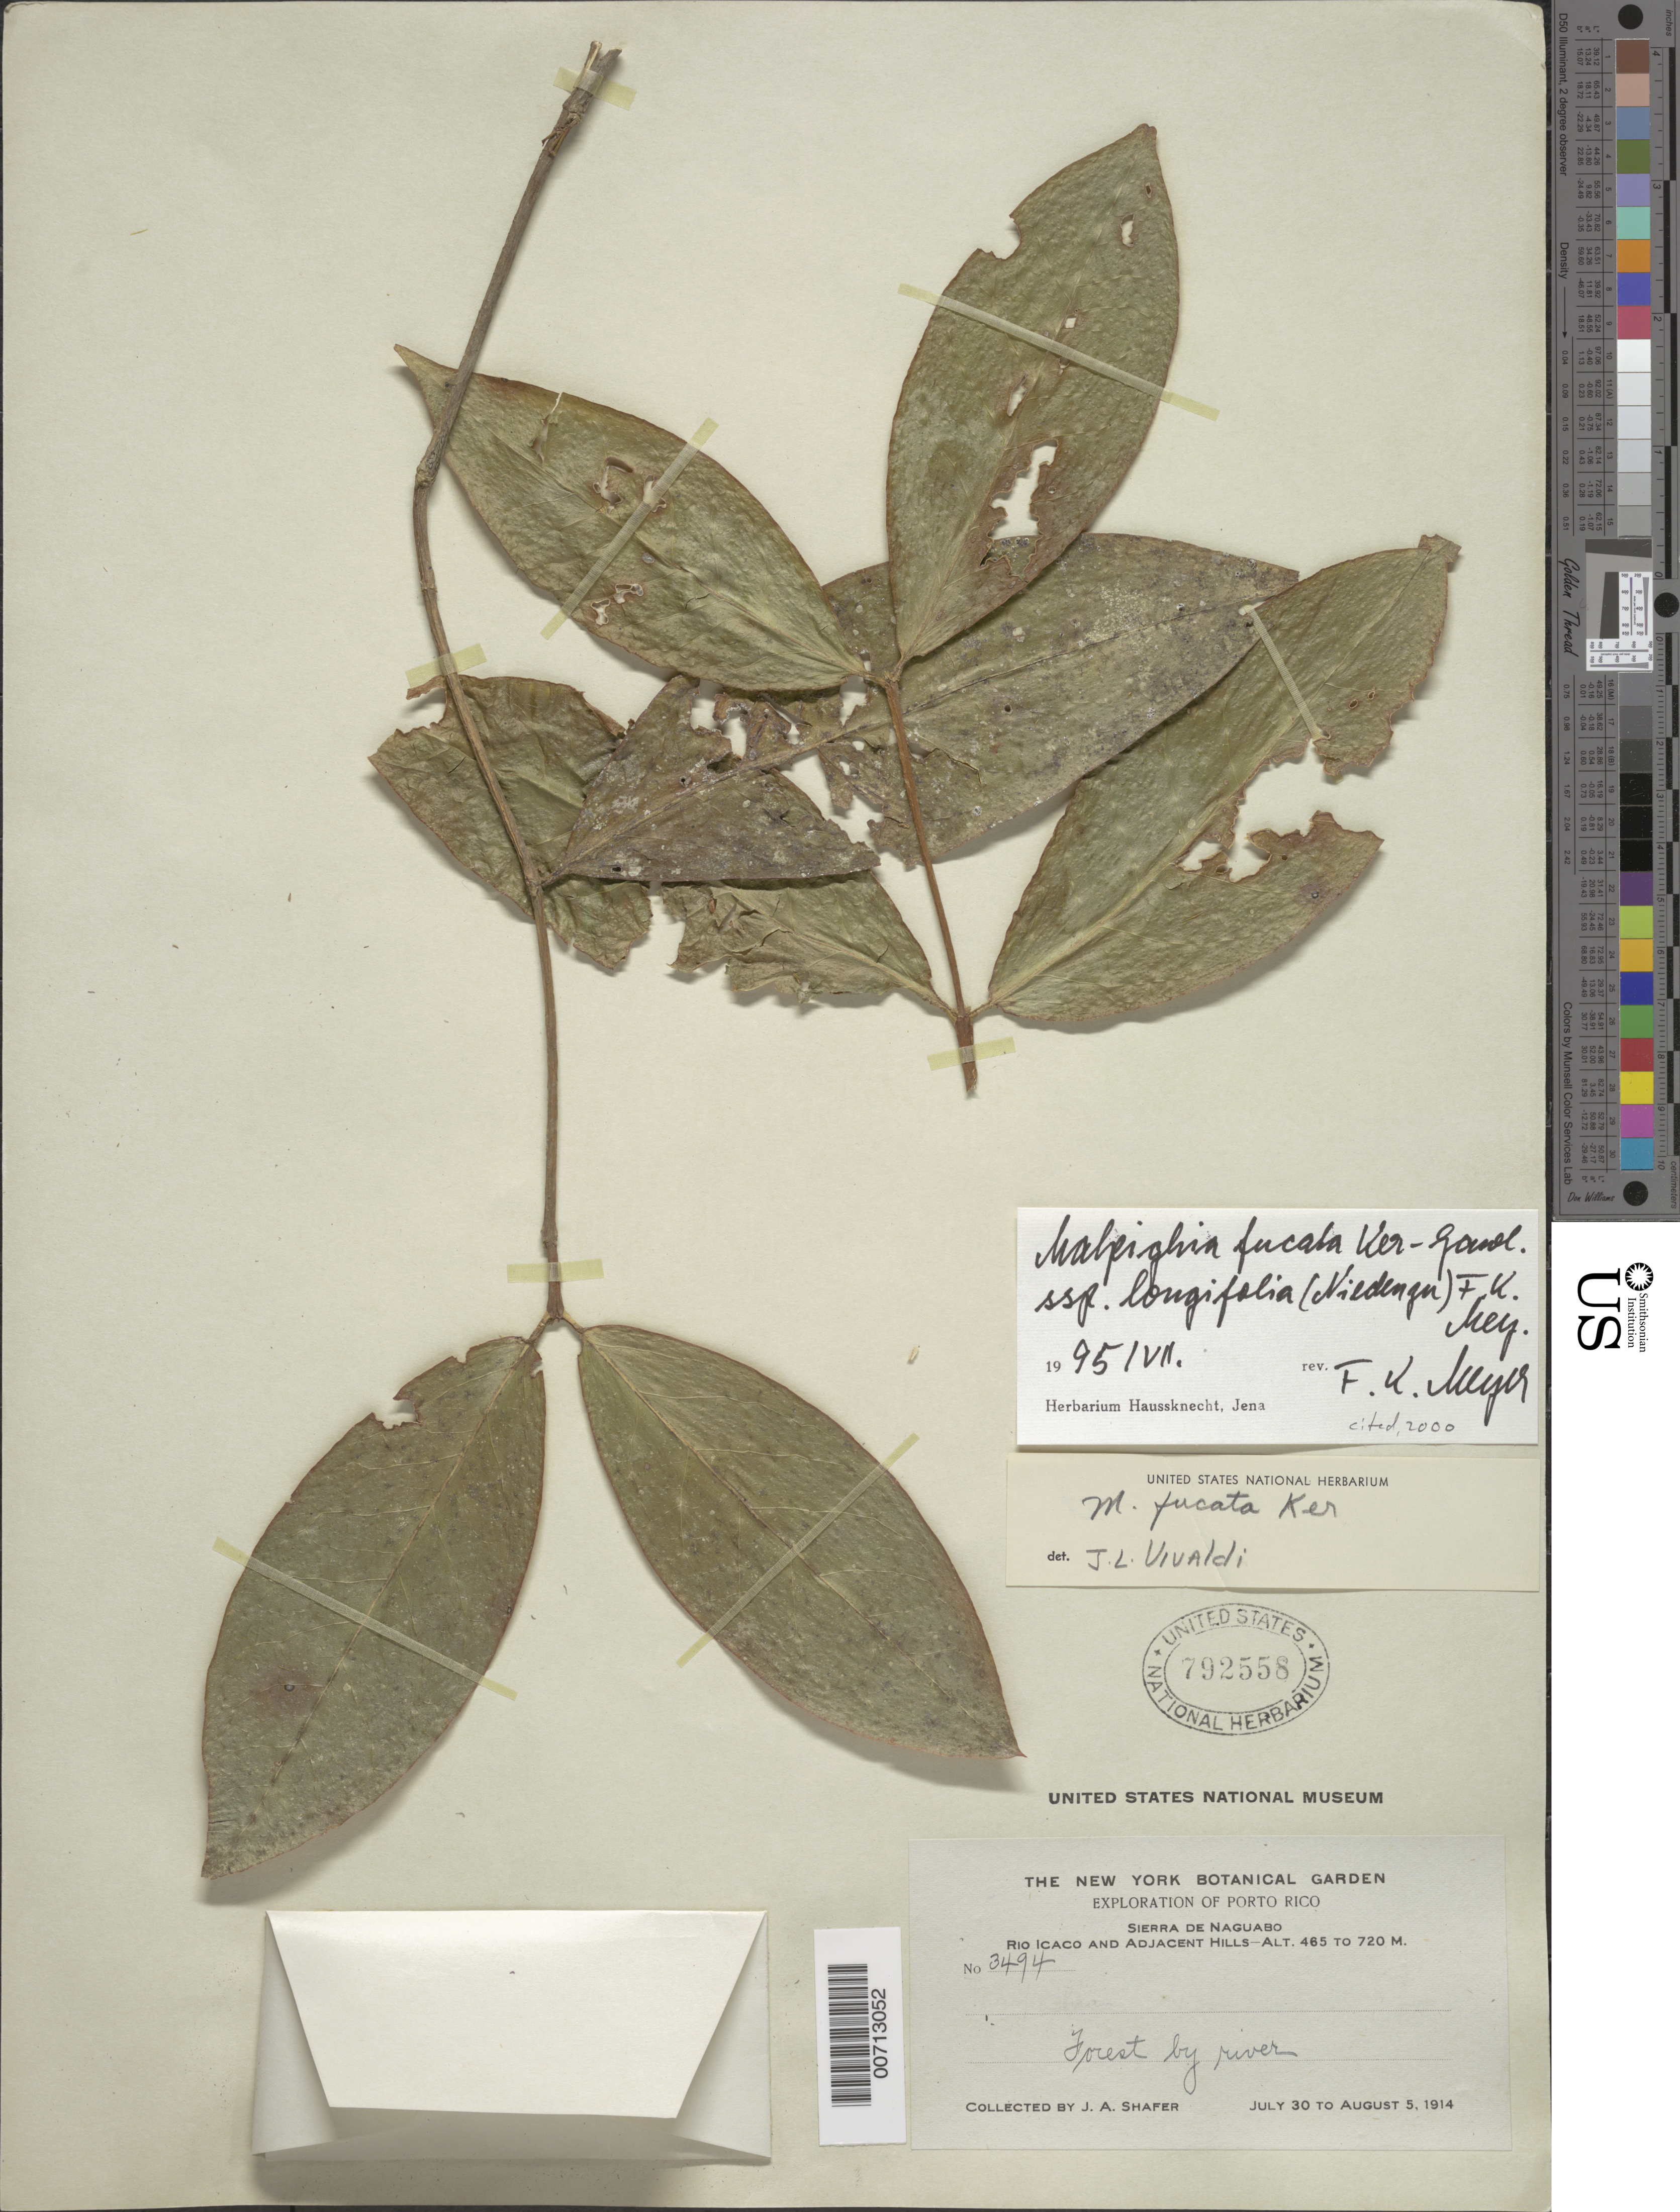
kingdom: Plantae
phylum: Tracheophyta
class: Magnoliopsida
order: Malpighiales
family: Malpighiaceae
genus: Malpighia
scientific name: Malpighia fucata subsp. longifolia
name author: (Nied.) F.K. Mey.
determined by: Meyer, F. K.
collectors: J. A. Shafer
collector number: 3494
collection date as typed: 30 Jul 1914 to 05 Aug 1914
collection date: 1914-07-30/1914-08-05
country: Puerto Rico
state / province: Naguabo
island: Greater Antilles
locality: Rio Icaco and Adjacent hills, Sierra de Naguabo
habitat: Forest by river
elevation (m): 465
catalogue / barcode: US 792558